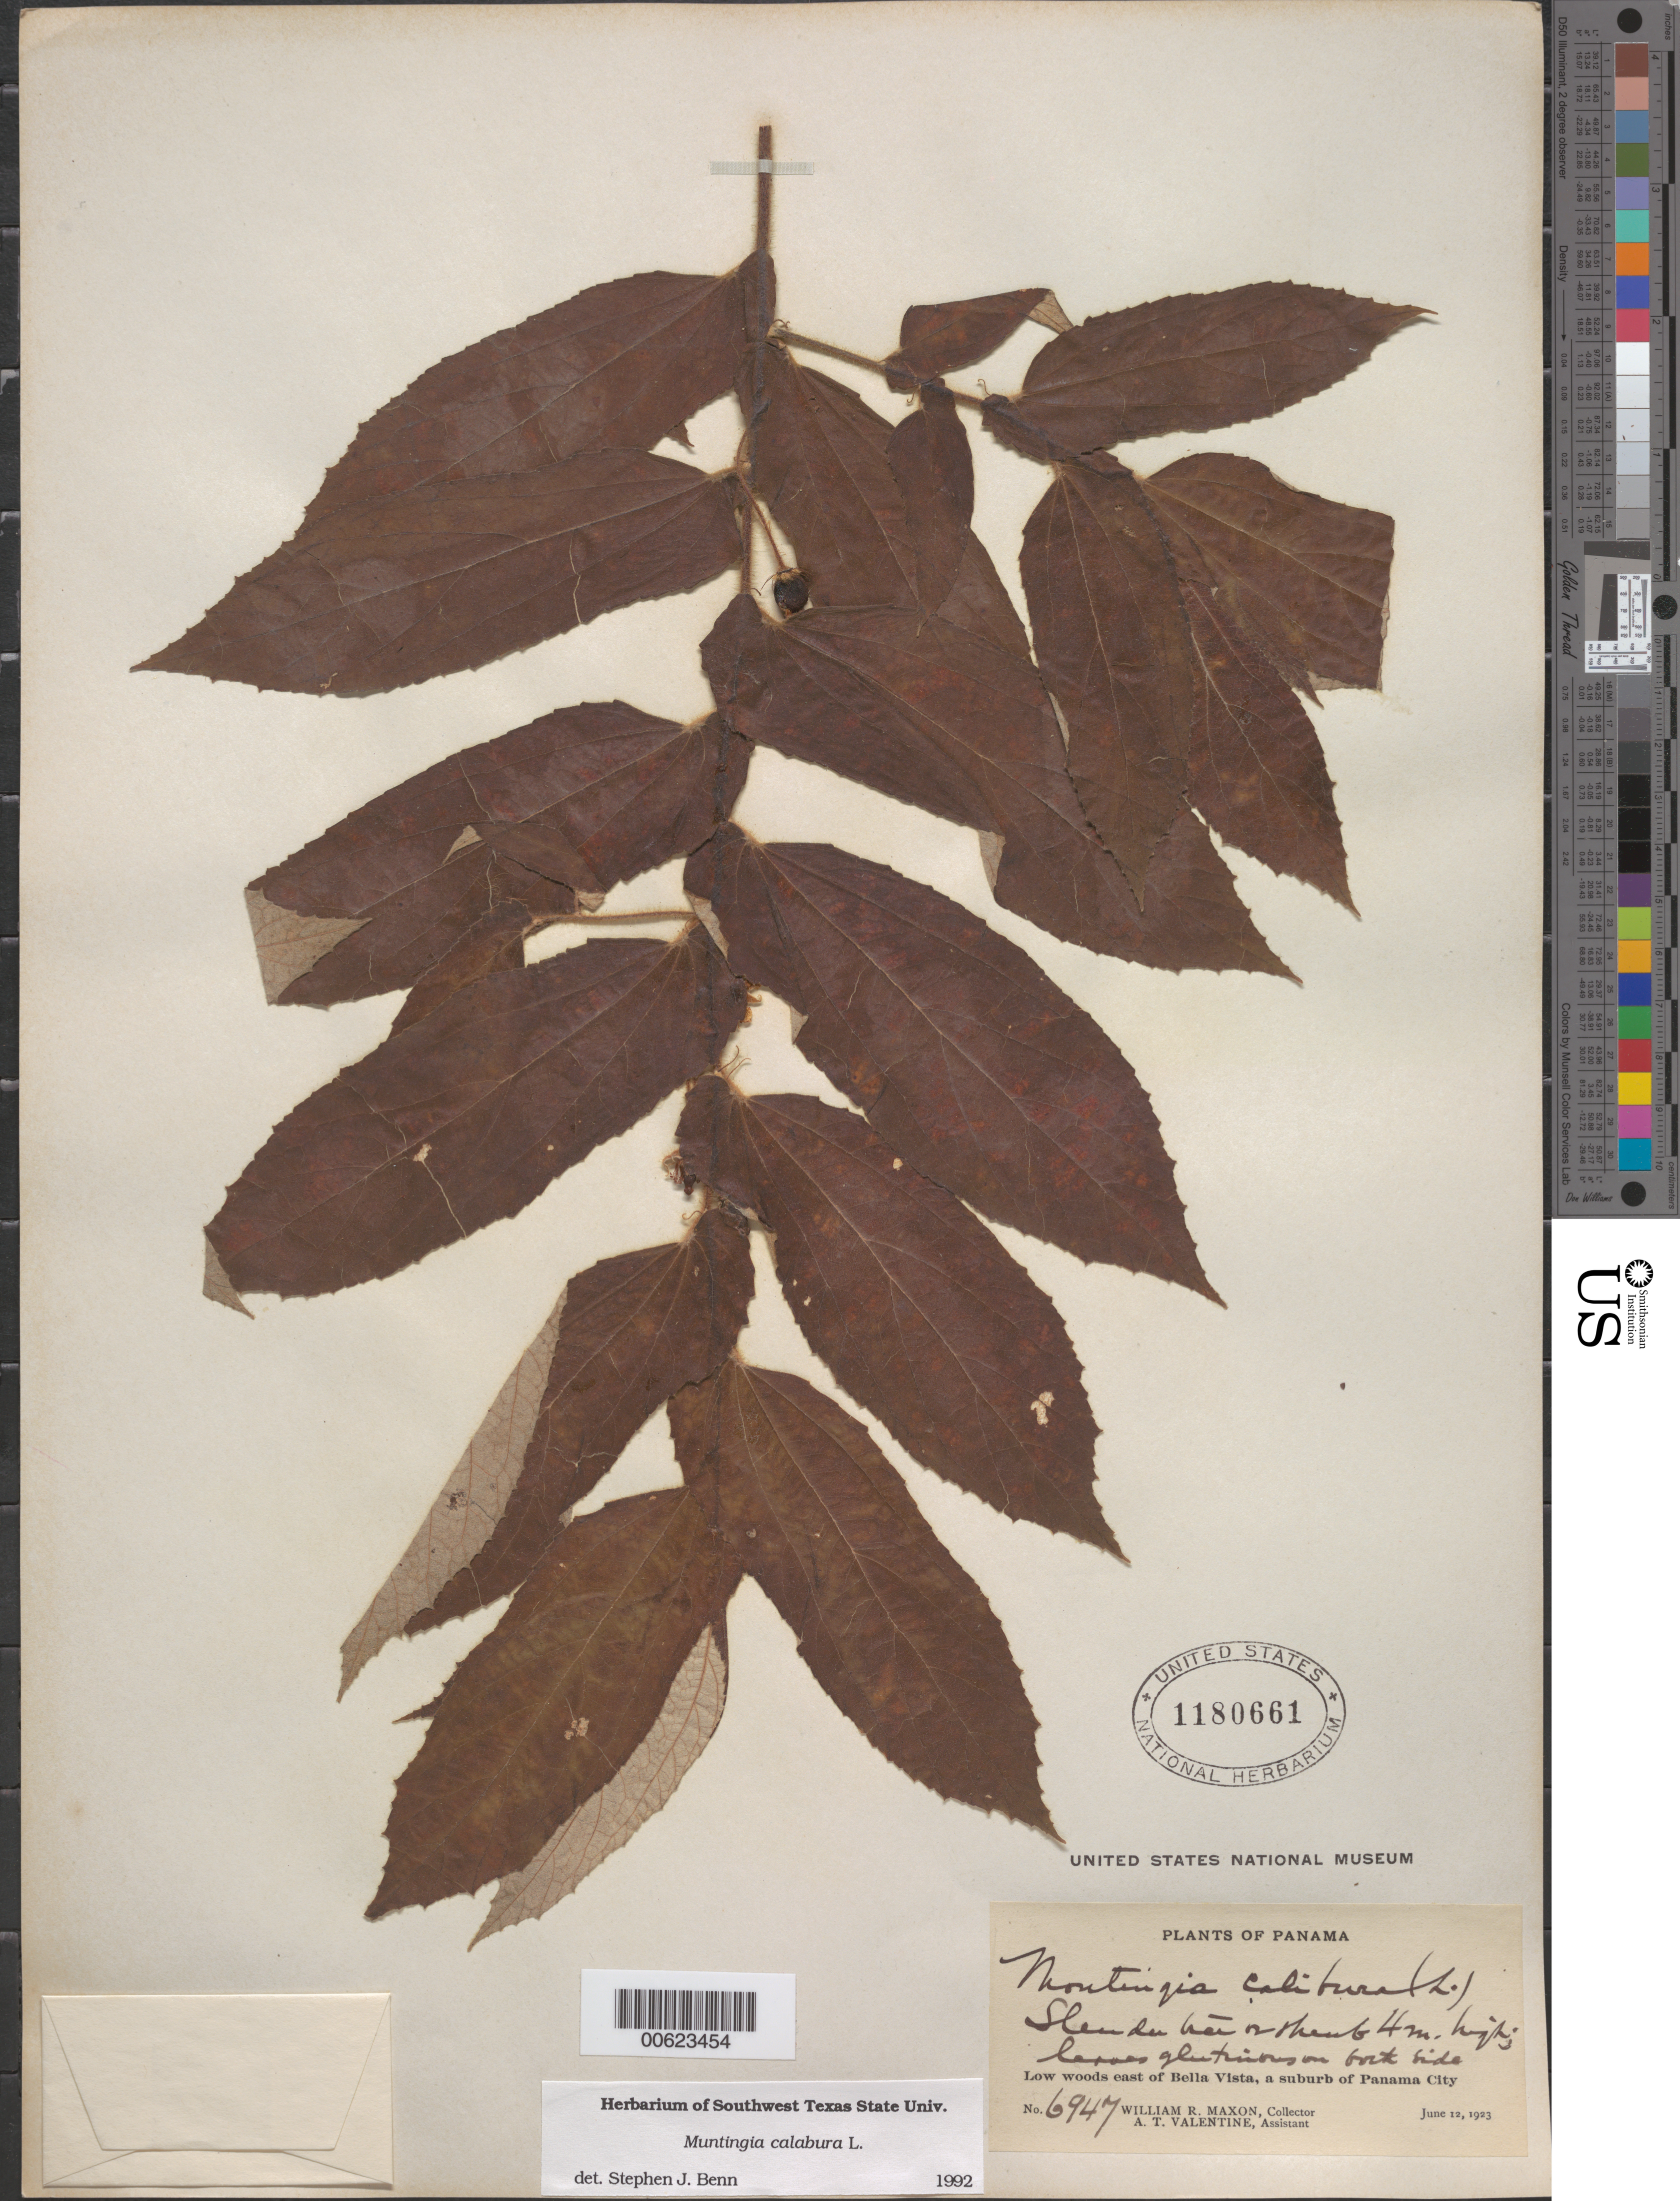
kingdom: Plantae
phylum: Tracheophyta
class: Magnoliopsida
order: Malvales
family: Muntingiaceae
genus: Muntingia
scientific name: Muntingia calabura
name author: L.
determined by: Benn, S. J.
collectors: W. R. Maxon & A. Valentine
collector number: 6947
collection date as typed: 12 Jun 1923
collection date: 1923-06-12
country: Panama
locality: E of Bella Vista, a suburb of Panama City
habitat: Low woods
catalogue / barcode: US 1180661